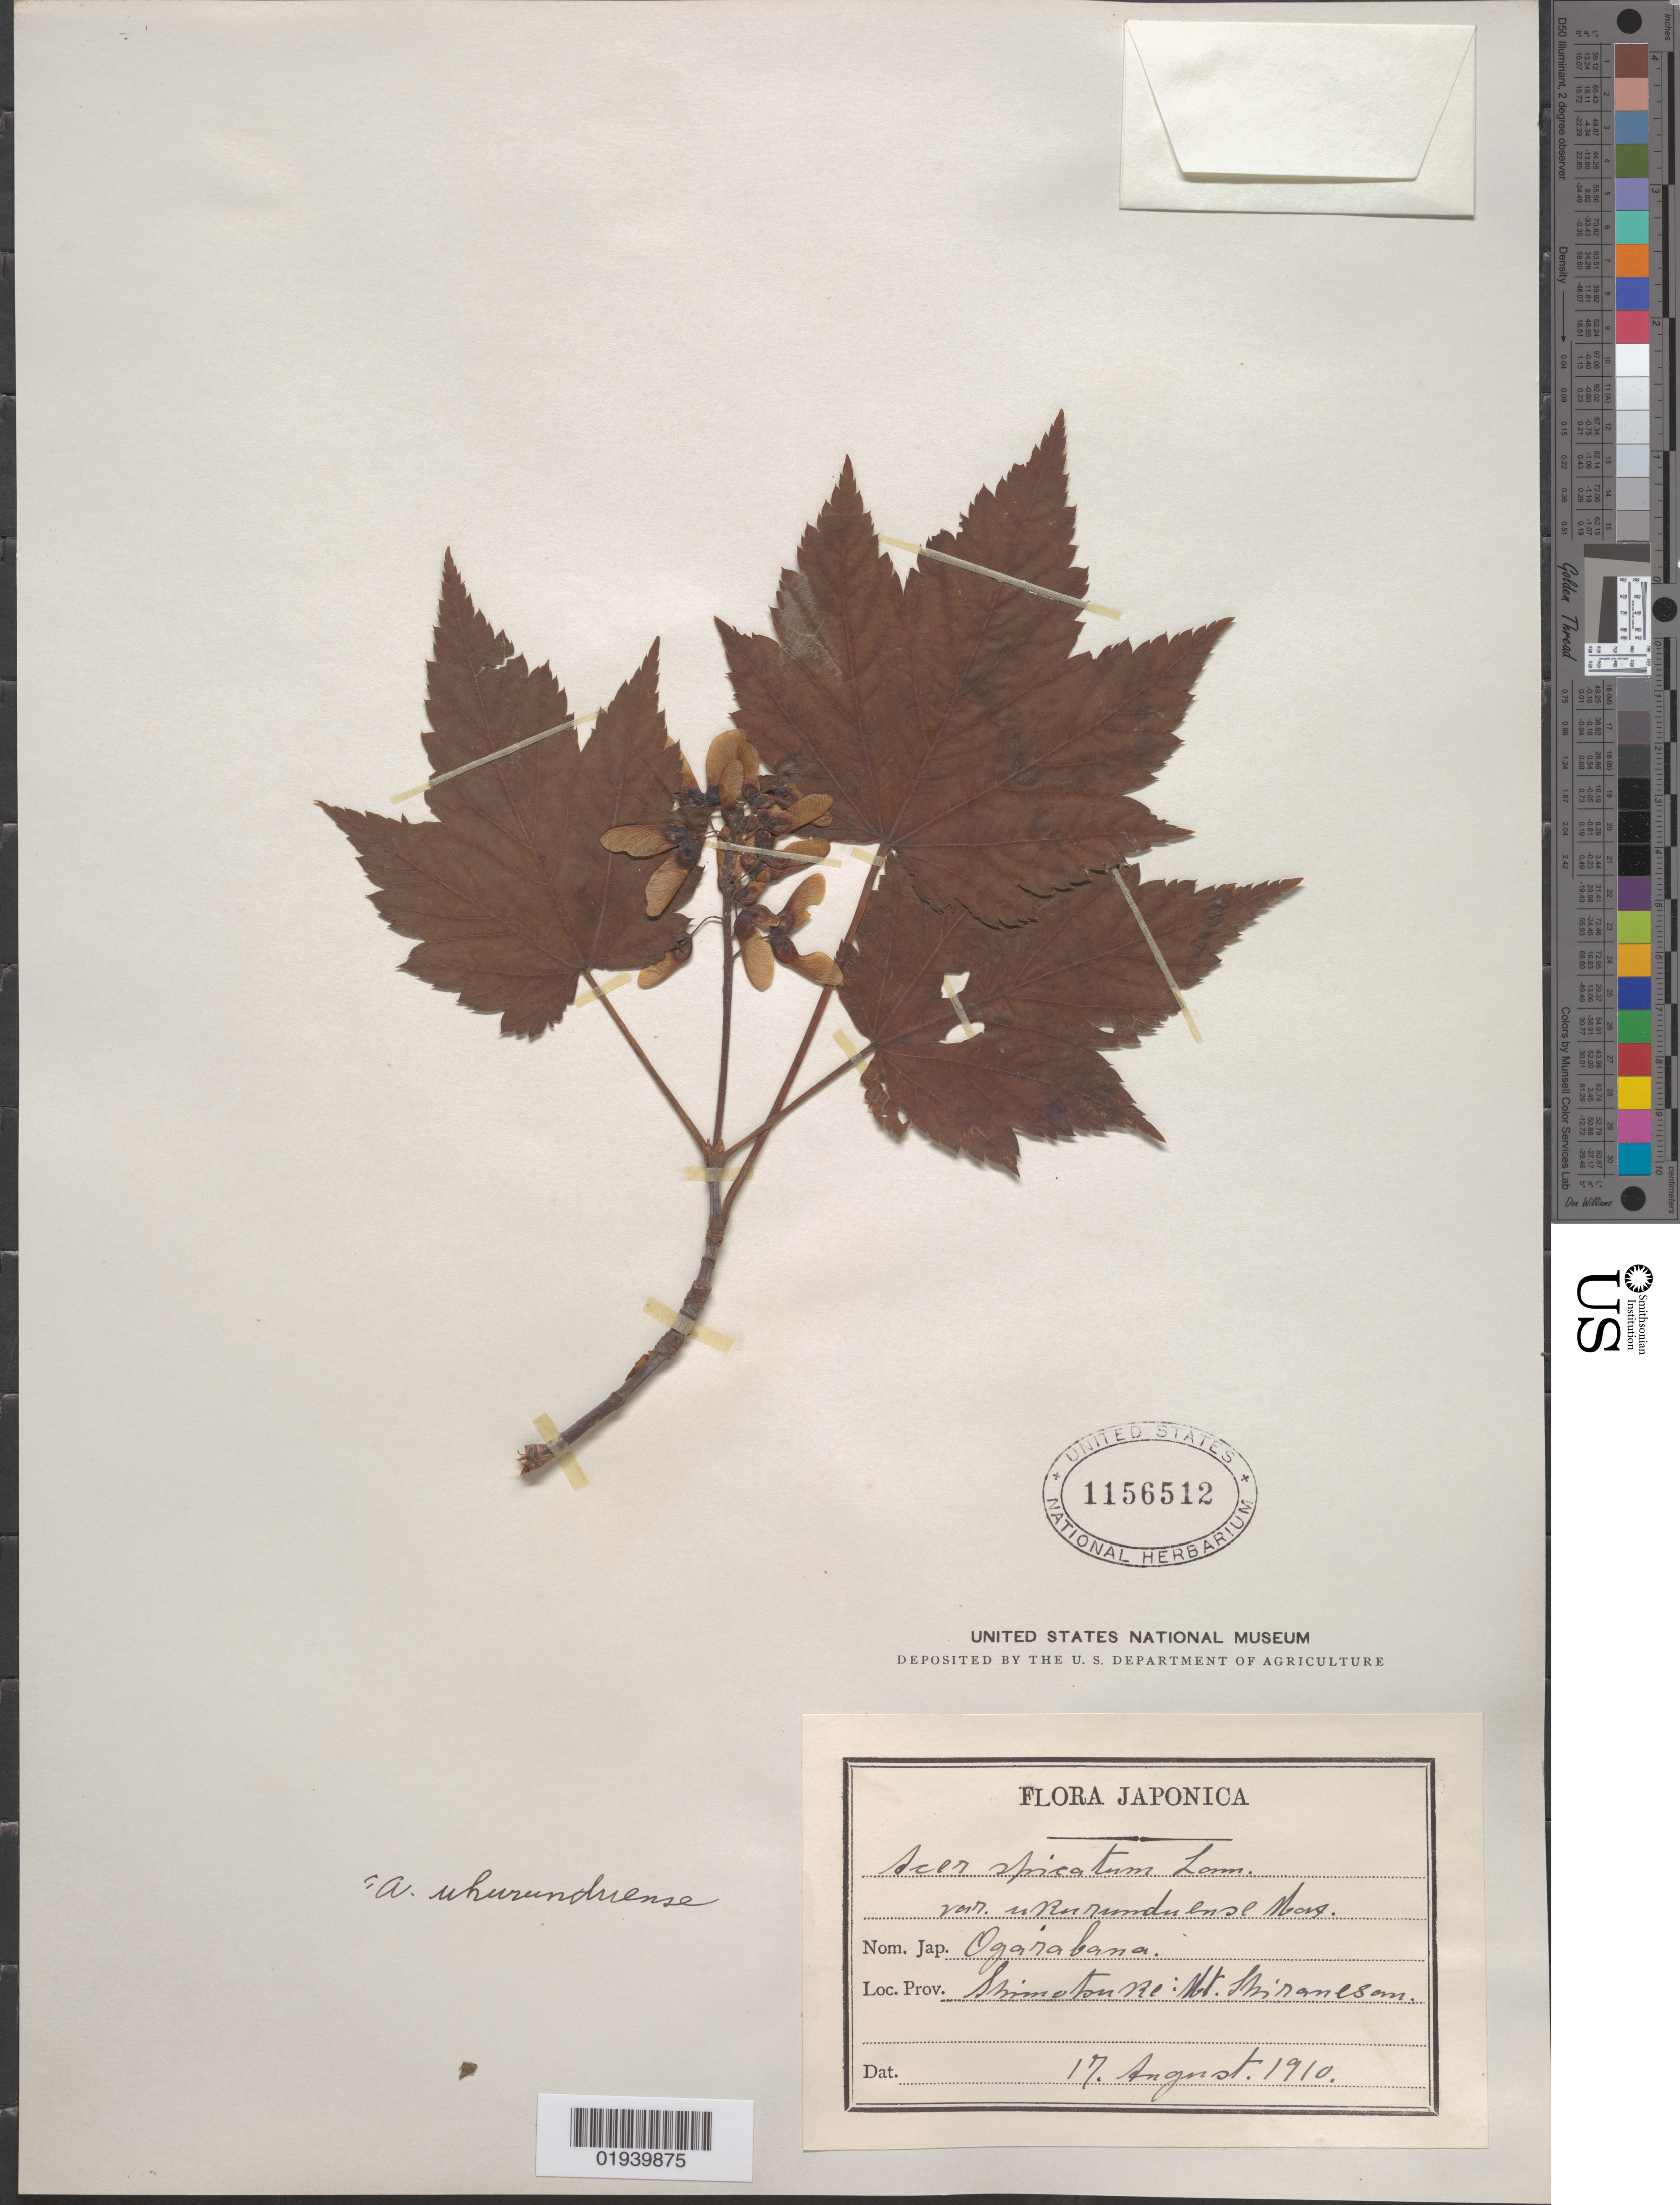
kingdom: Plantae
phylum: Tracheophyta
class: Magnoliopsida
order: Sapindales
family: Sapindaceae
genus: Acer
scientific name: Acer ukurunduense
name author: Trautv. & C.A. Mey.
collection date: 1910-08-17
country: Japan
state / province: Totigi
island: Honshu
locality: Shimotsuke, Mt. Shiranesan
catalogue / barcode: US 1156512